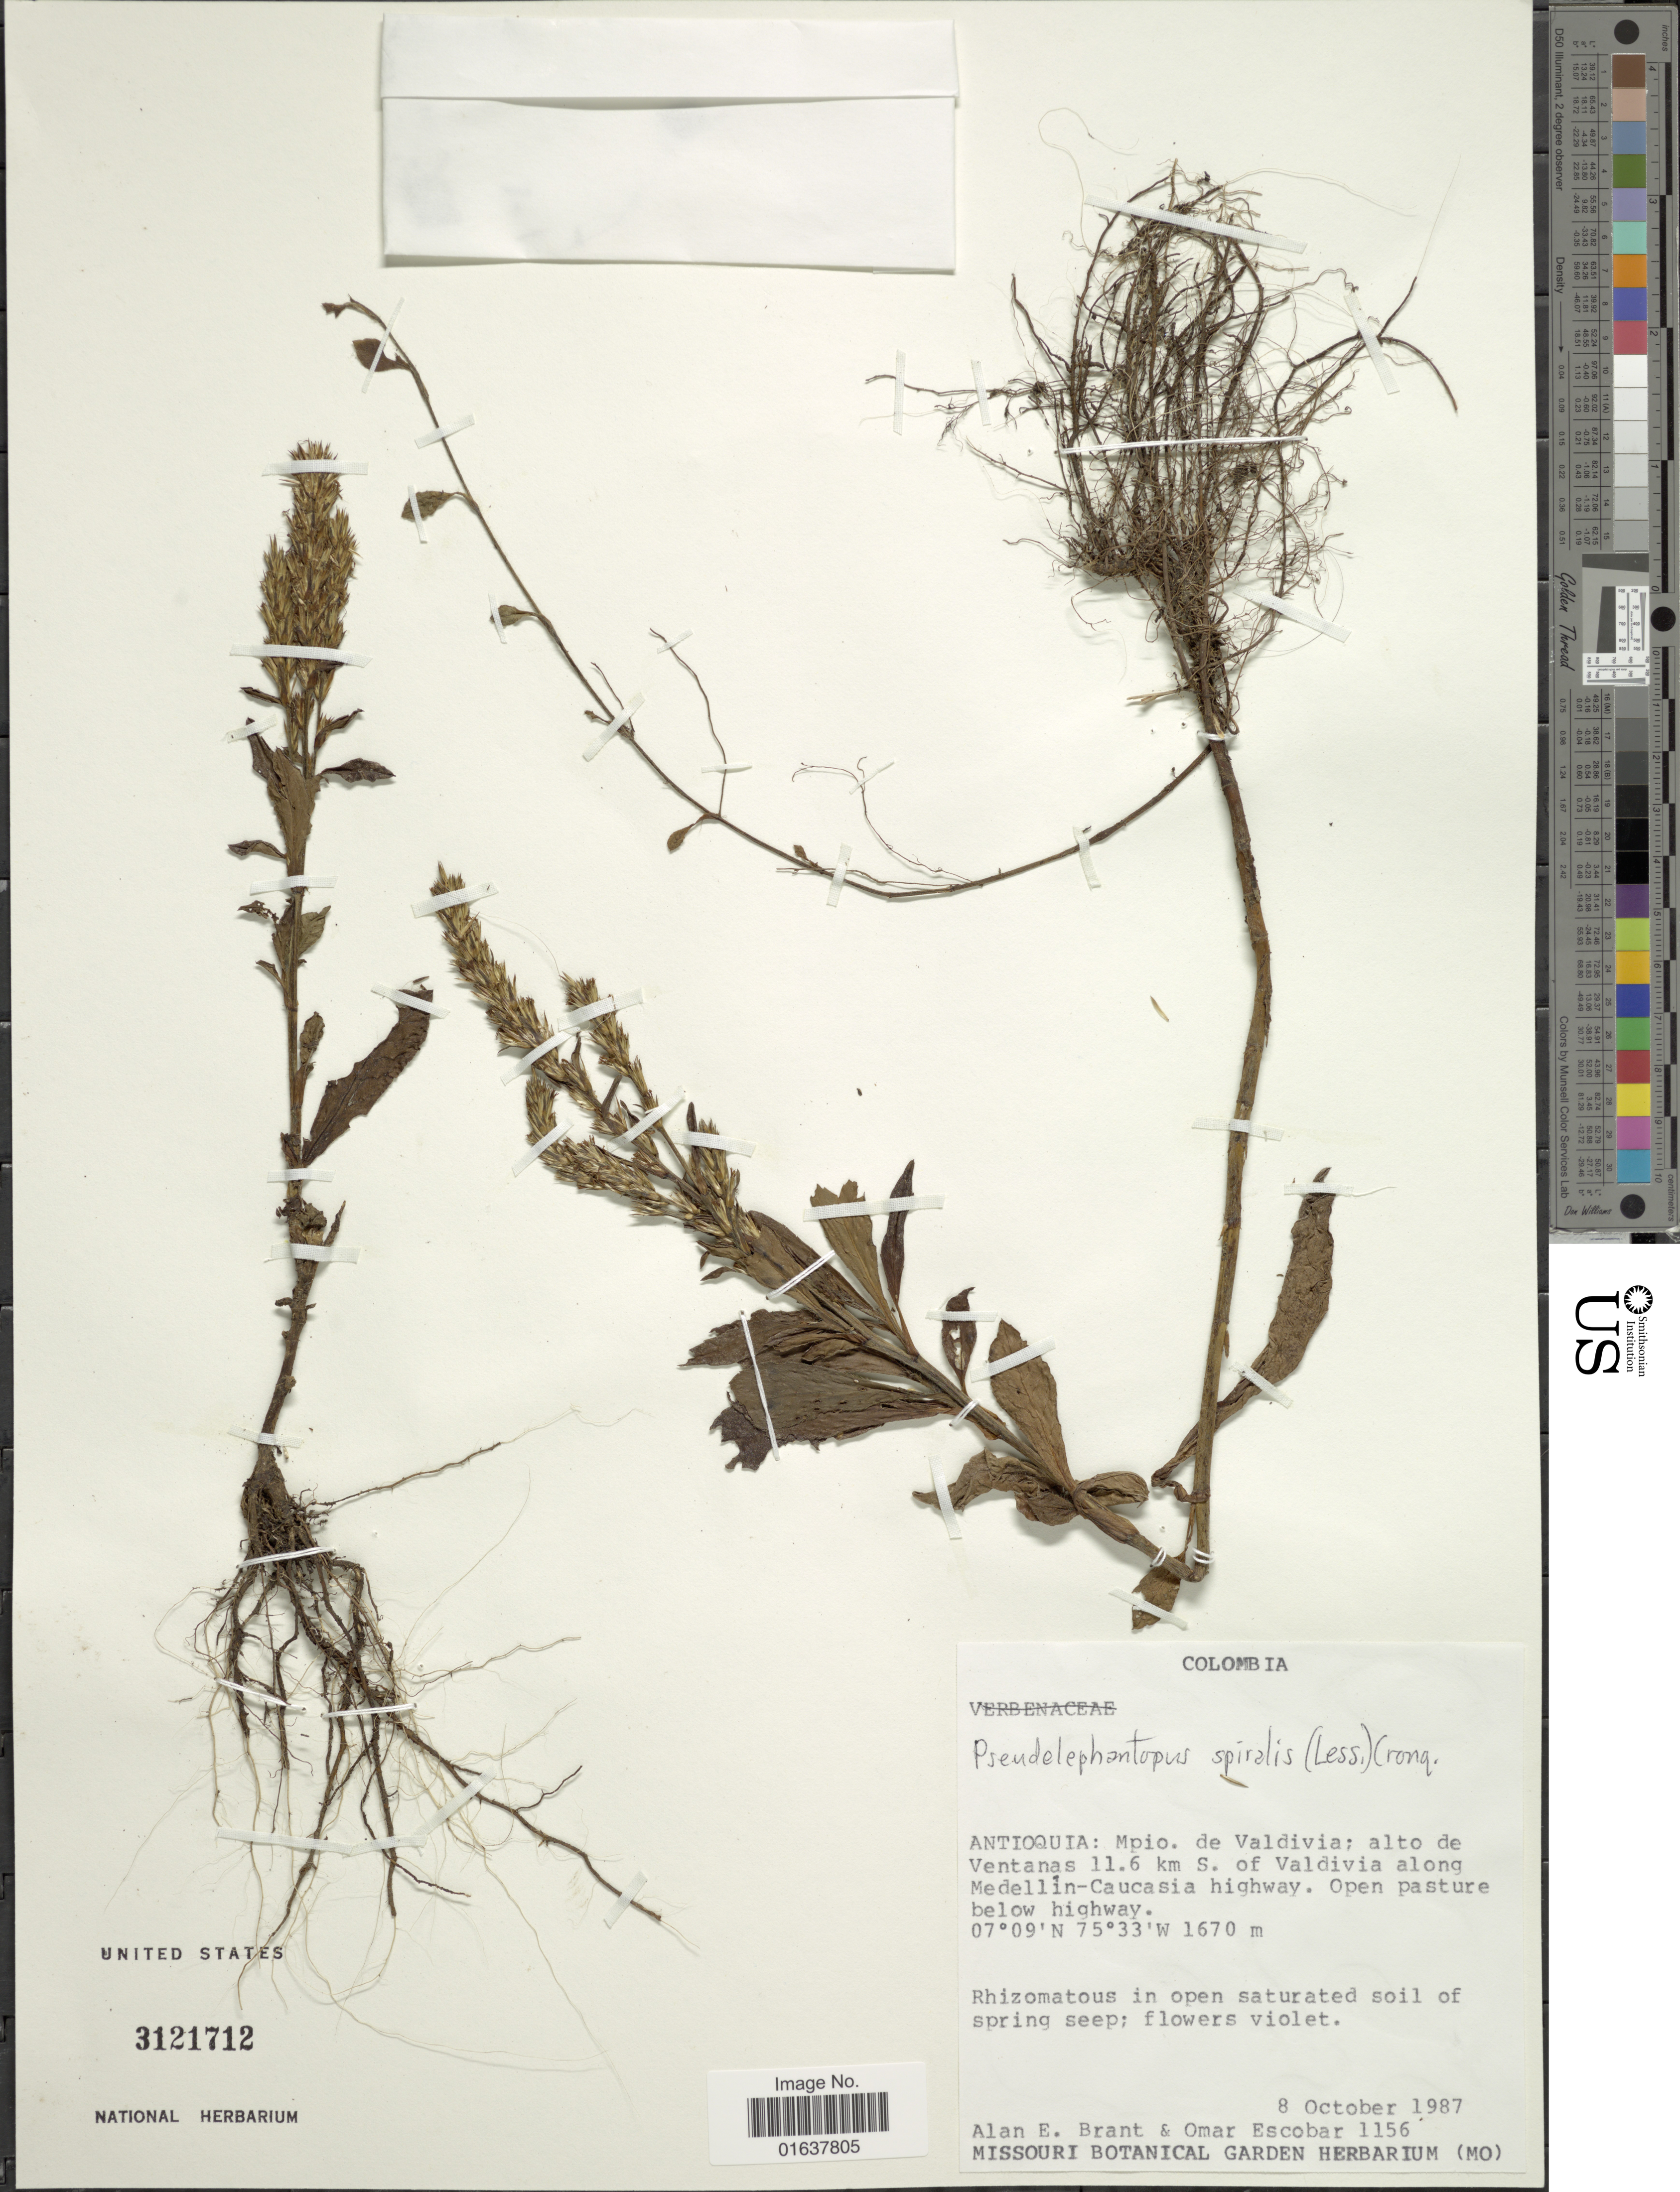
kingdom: Plantae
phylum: Tracheophyta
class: Magnoliopsida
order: Asterales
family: Asteraceae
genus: Pseudelephantopus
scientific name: Pseudelephantopus spiralis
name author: (Less.) Cronquist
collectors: A. Brant & O. D. Escobar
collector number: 1156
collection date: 1987-10-08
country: Colombia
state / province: Antioquia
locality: Mpio. de Valdiva; alto de Ventanas 11.6 km S of Valdivia along Medellin-Caucasia highway. Open pasture below highway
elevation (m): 1670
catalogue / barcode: US 3121712